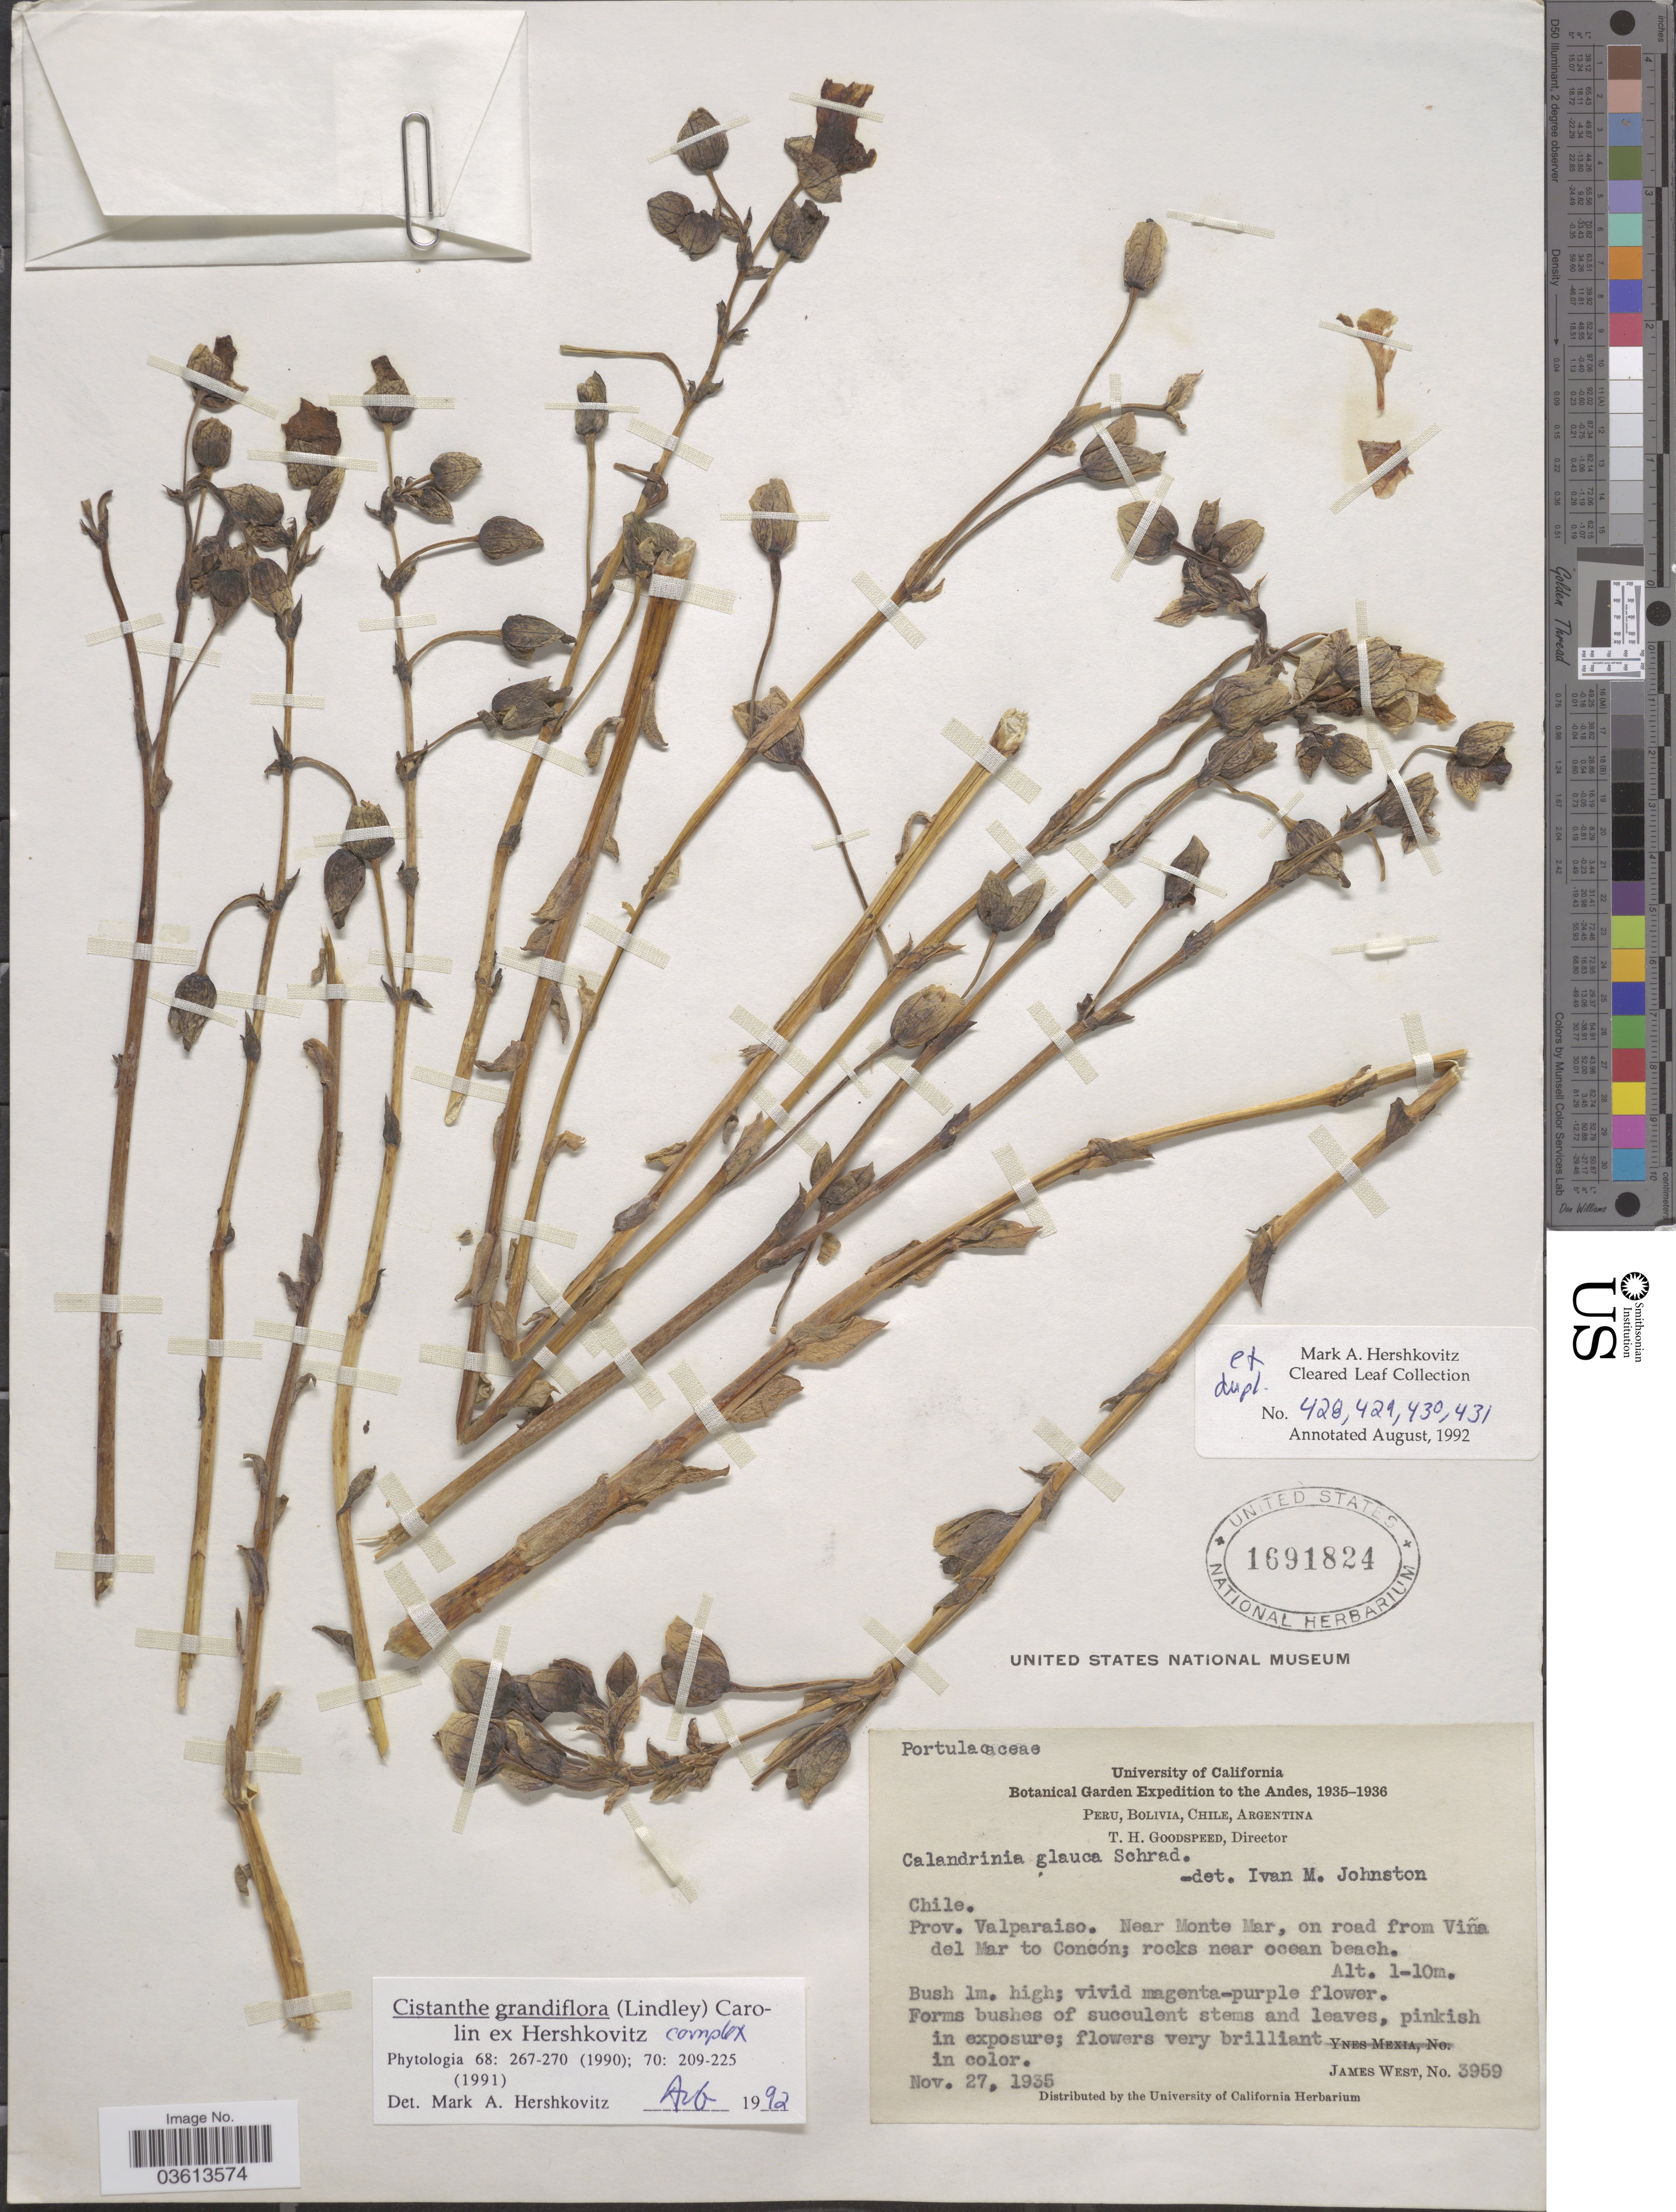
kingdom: Plantae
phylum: Tracheophyta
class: Magnoliopsida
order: Caryophyllales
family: Montiaceae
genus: Cistanthe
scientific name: Cistanthe grandiflora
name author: (Lindl.) Schltdl.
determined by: Hershkovitz, M. A.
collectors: J. West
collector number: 3959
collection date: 1935-11-27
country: Chile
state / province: Valparaíso (V)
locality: The Andes. Near Monte Mar, on road from Viña del Mar to Concón.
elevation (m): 1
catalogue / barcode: US 1691824